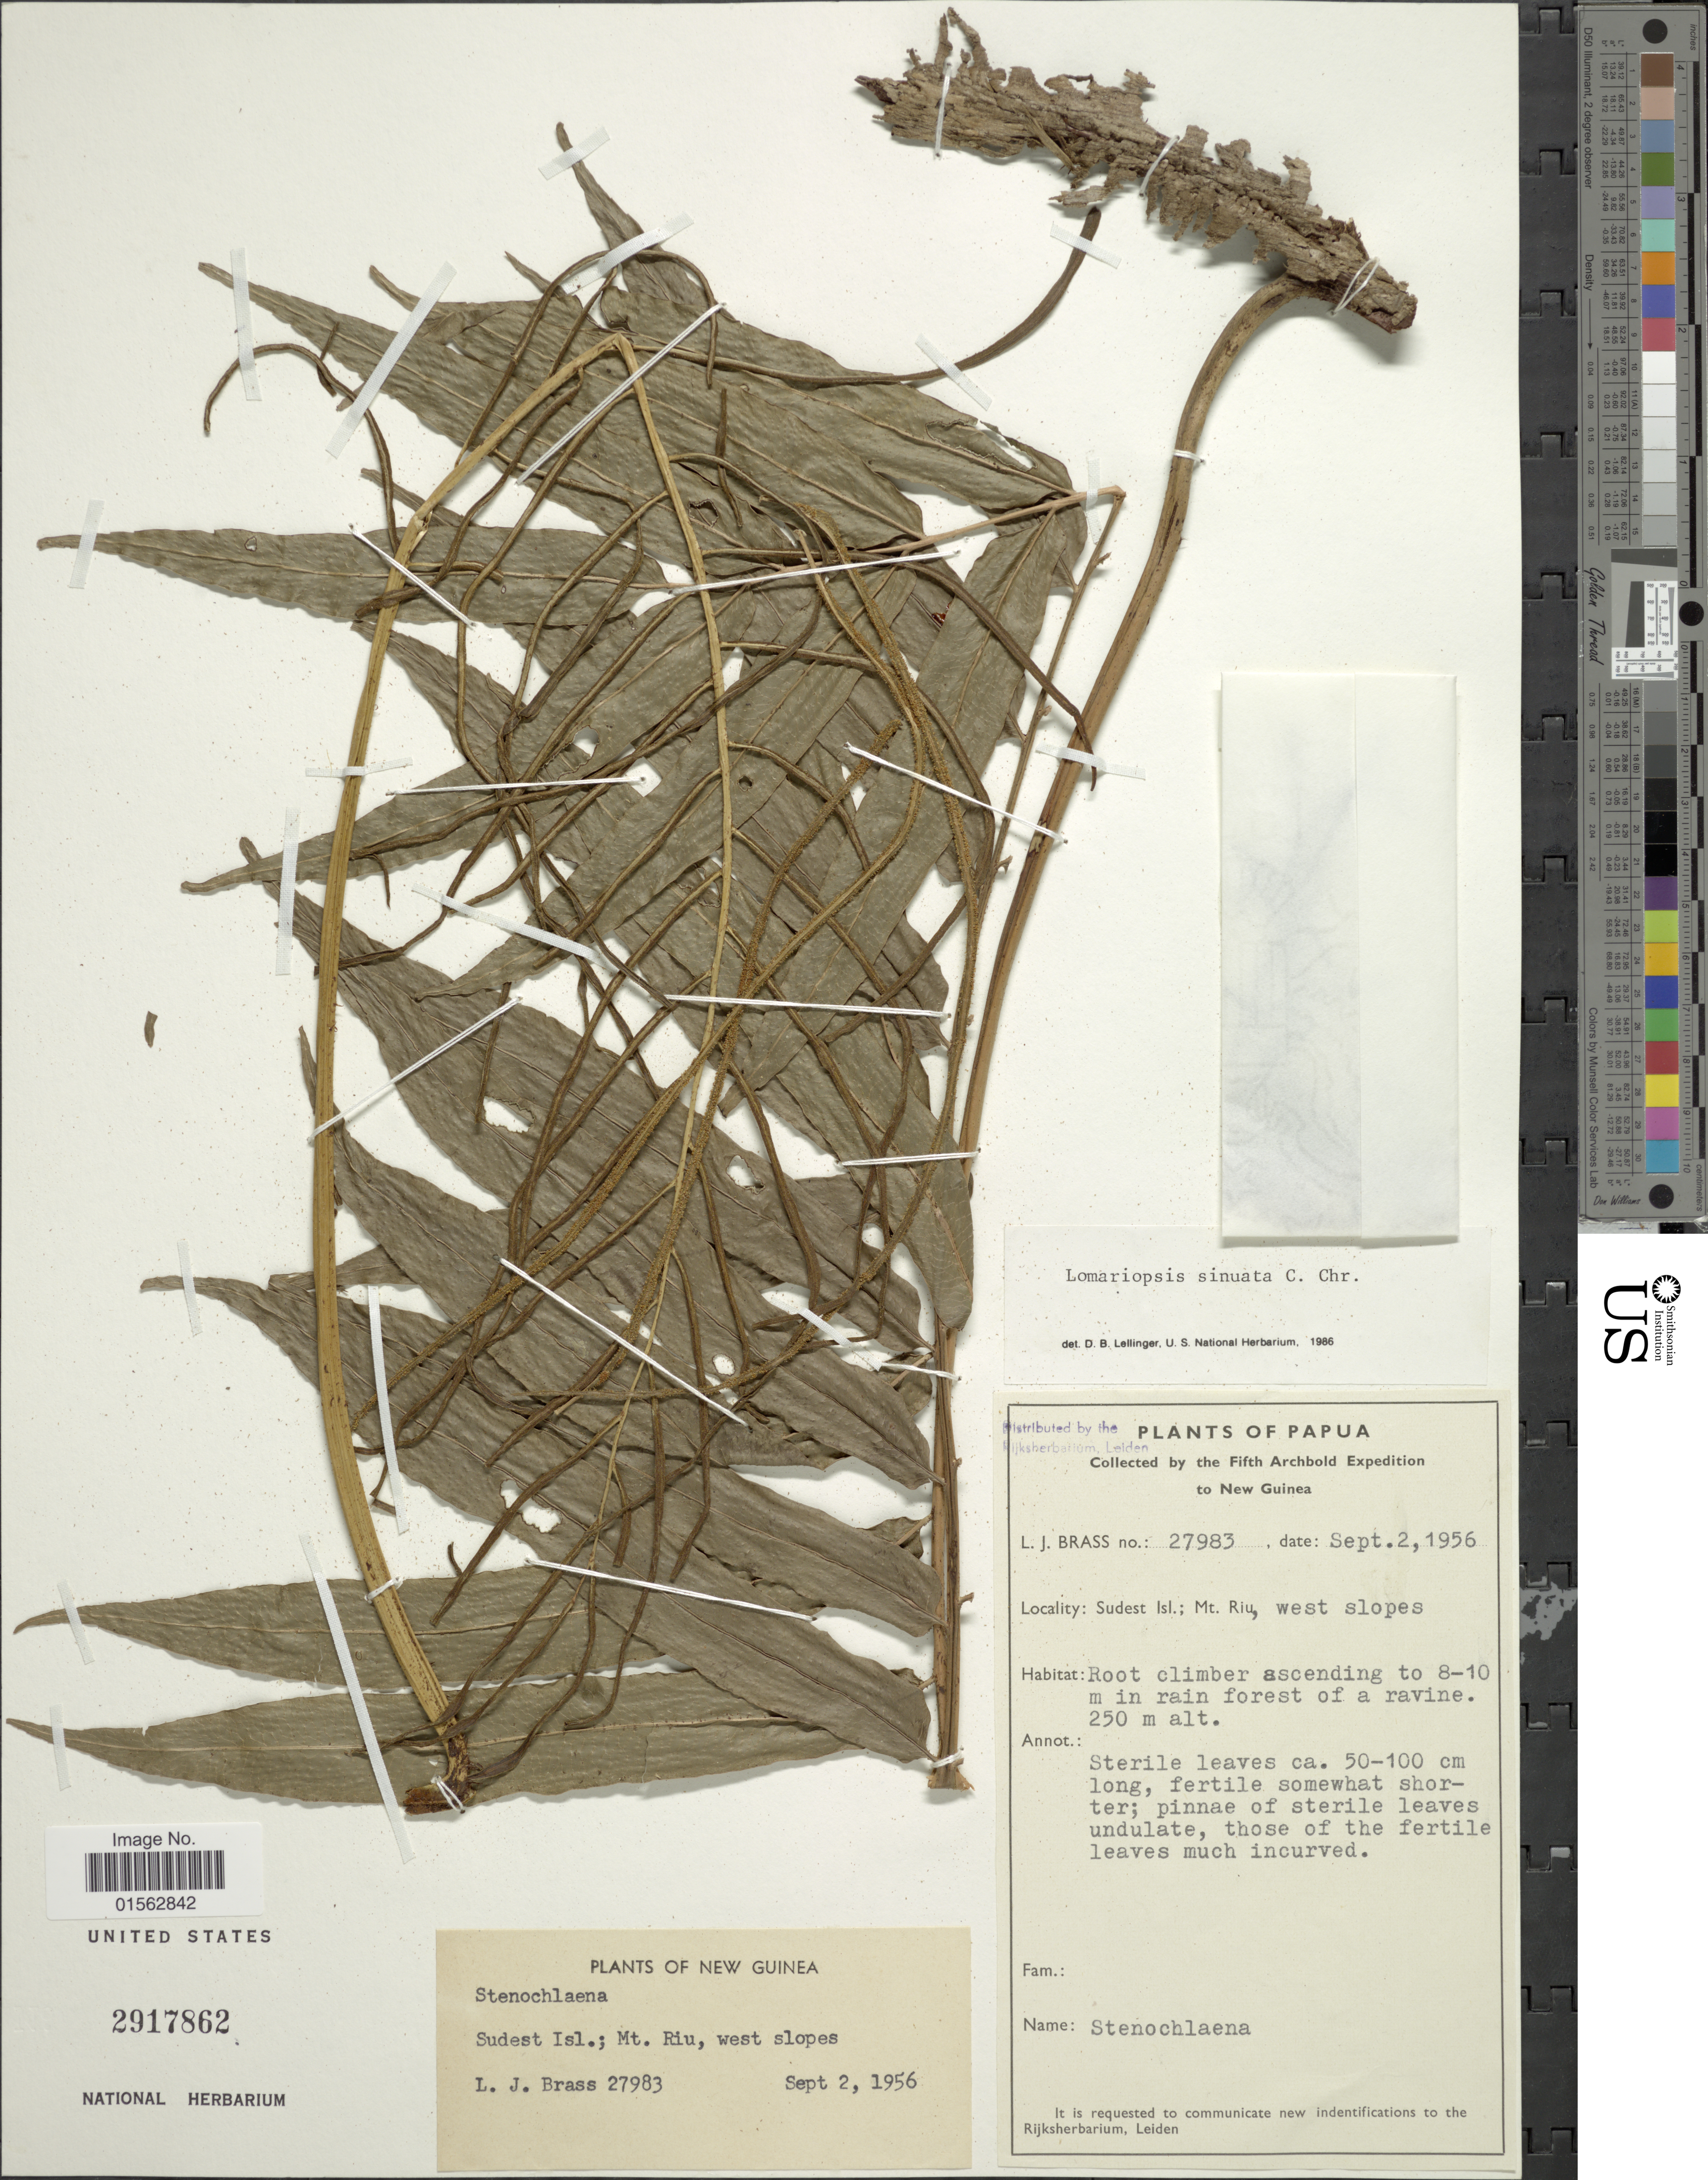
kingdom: Plantae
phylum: Tracheophyta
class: Polypodiopsida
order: Polypodiales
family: Dryopteridaceae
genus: Lomagramma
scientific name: Lomagramma sinuata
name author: C. Chr.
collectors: L. J. Brass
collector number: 27983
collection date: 1956-09-02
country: Papua New Guinea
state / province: Milne Bay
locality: Papua, New Guinea, Sudest Isl.; Mt. Riu, west slopes, in rain forest of ravine,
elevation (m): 250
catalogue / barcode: US 2917862